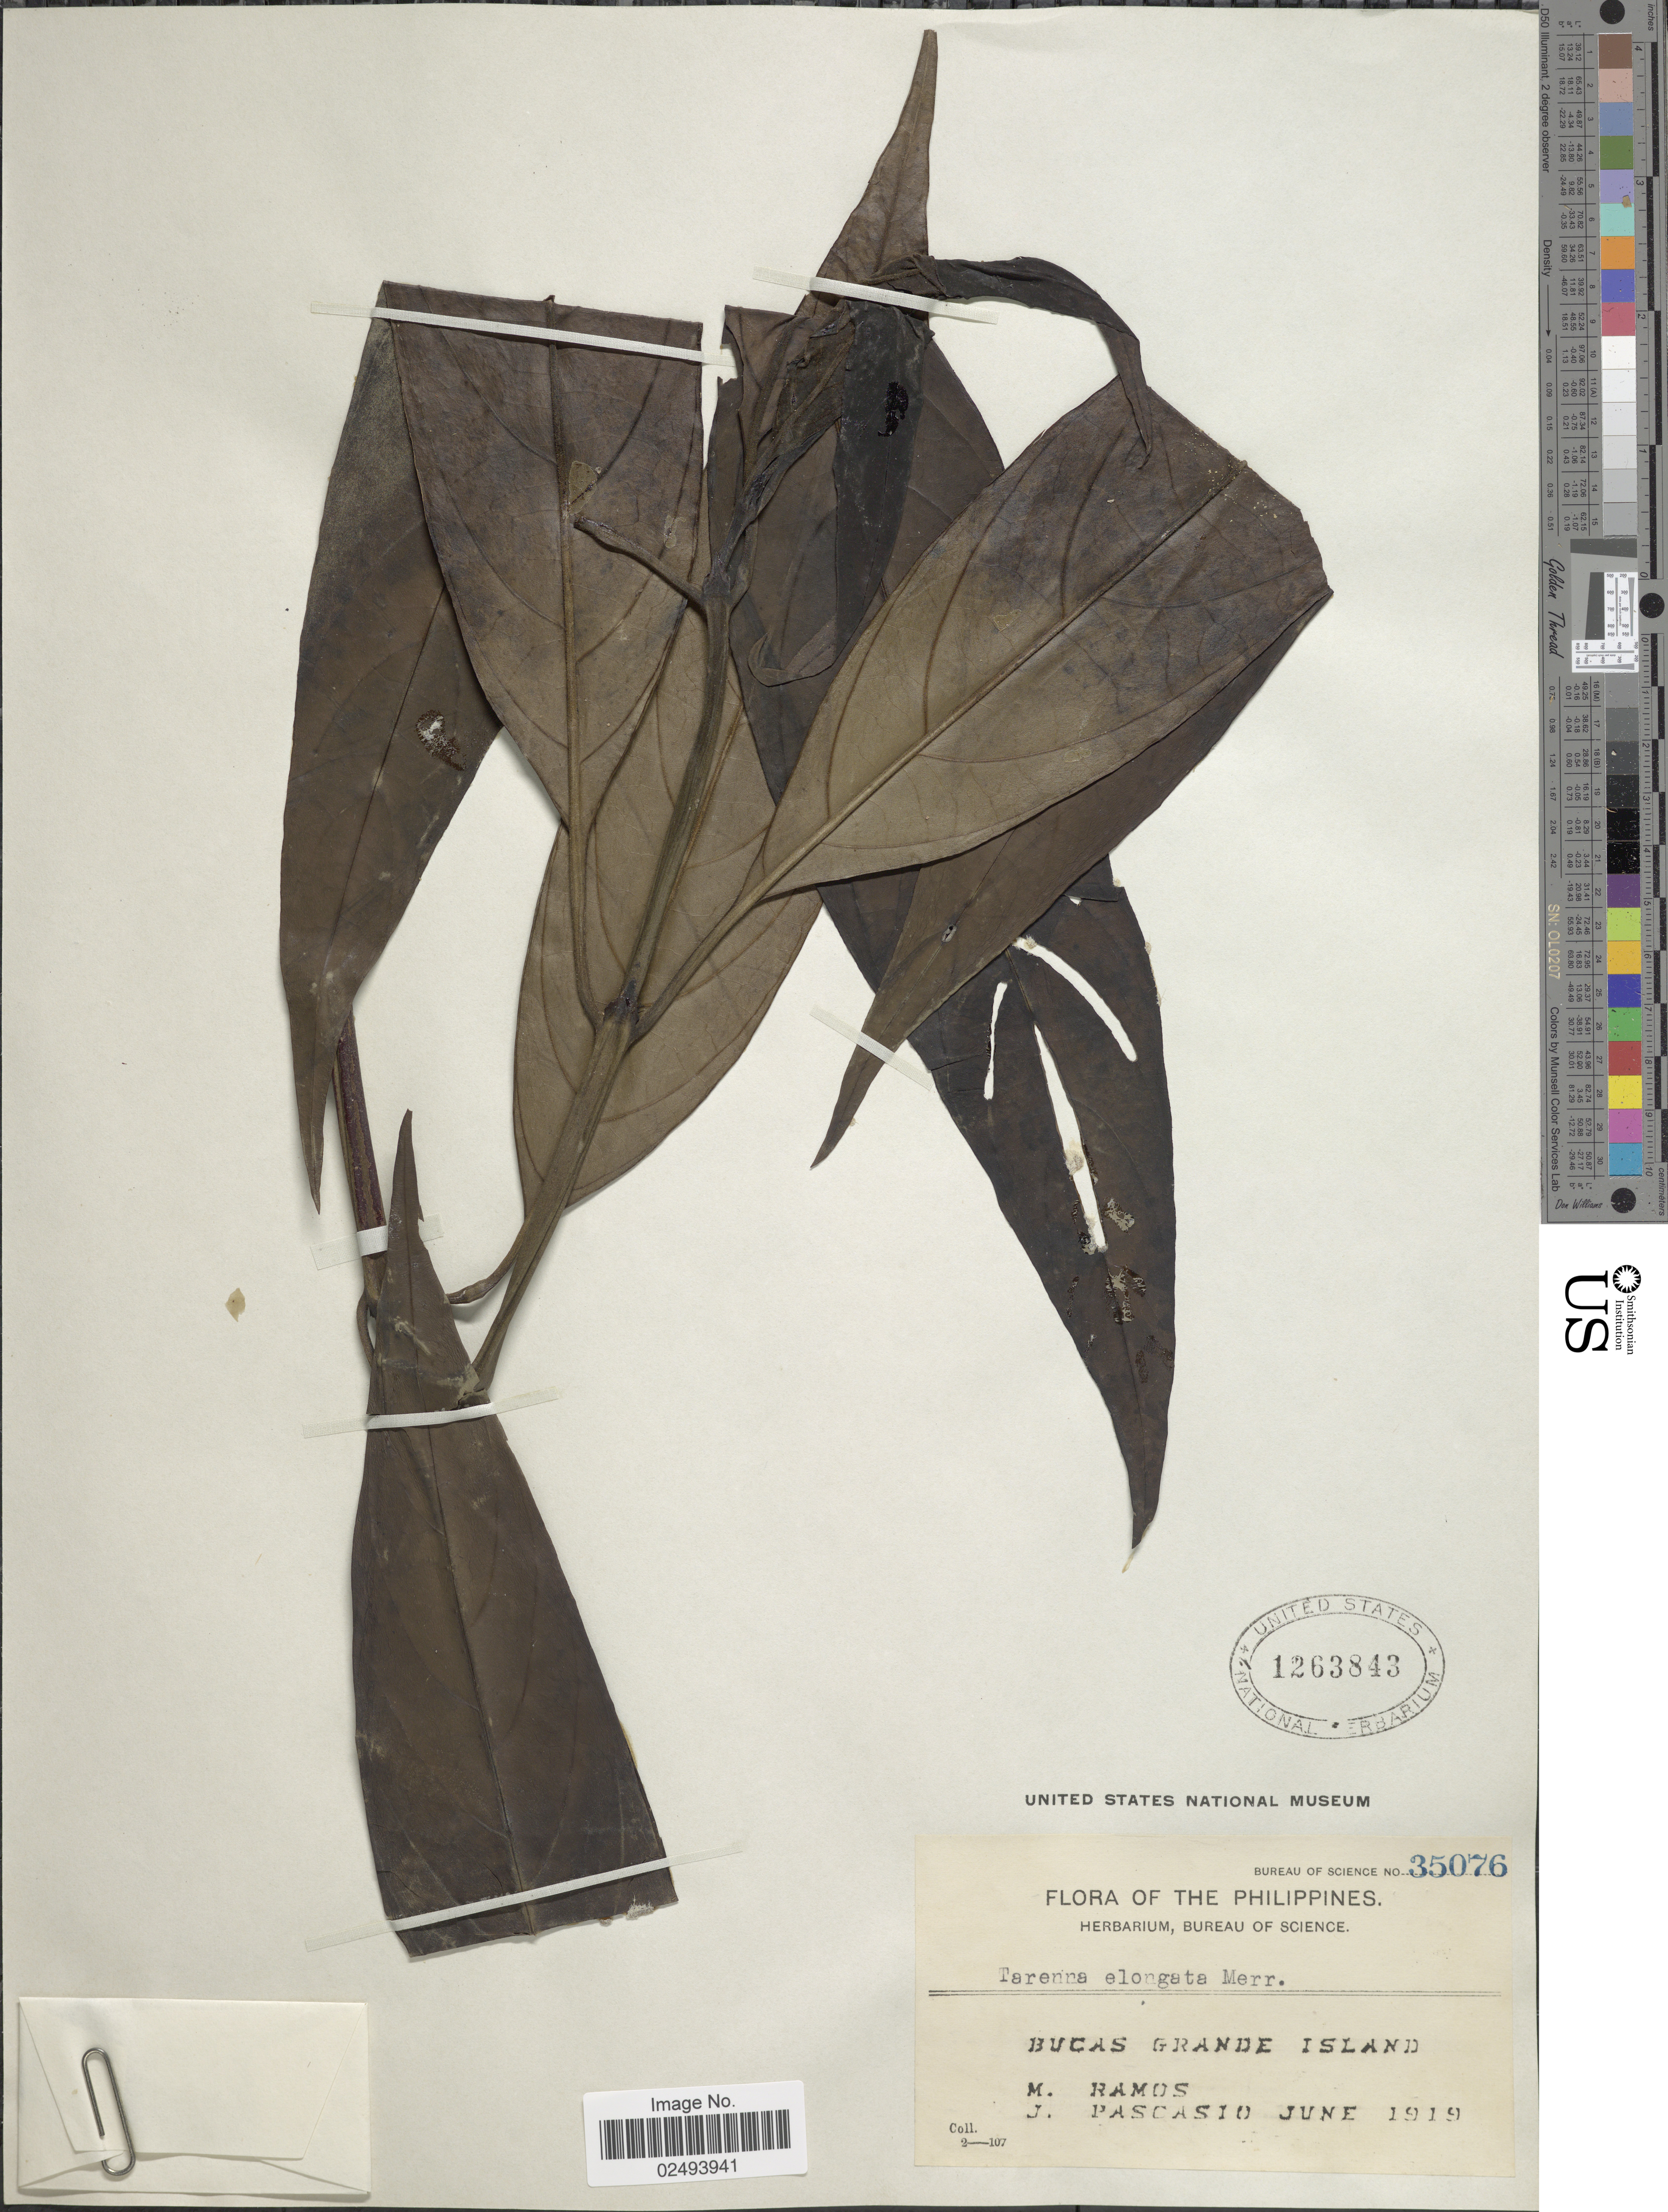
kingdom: Plantae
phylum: Tracheophyta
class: Magnoliopsida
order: Gentianales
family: Rubiaceae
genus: Tarenna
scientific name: Tarenna elongata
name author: Merr.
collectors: M. Ramos & J. Pascasio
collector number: Bureau of Science 35076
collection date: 1919-06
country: Philippines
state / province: Caraga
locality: Bucas Grande Island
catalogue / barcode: US 1263843